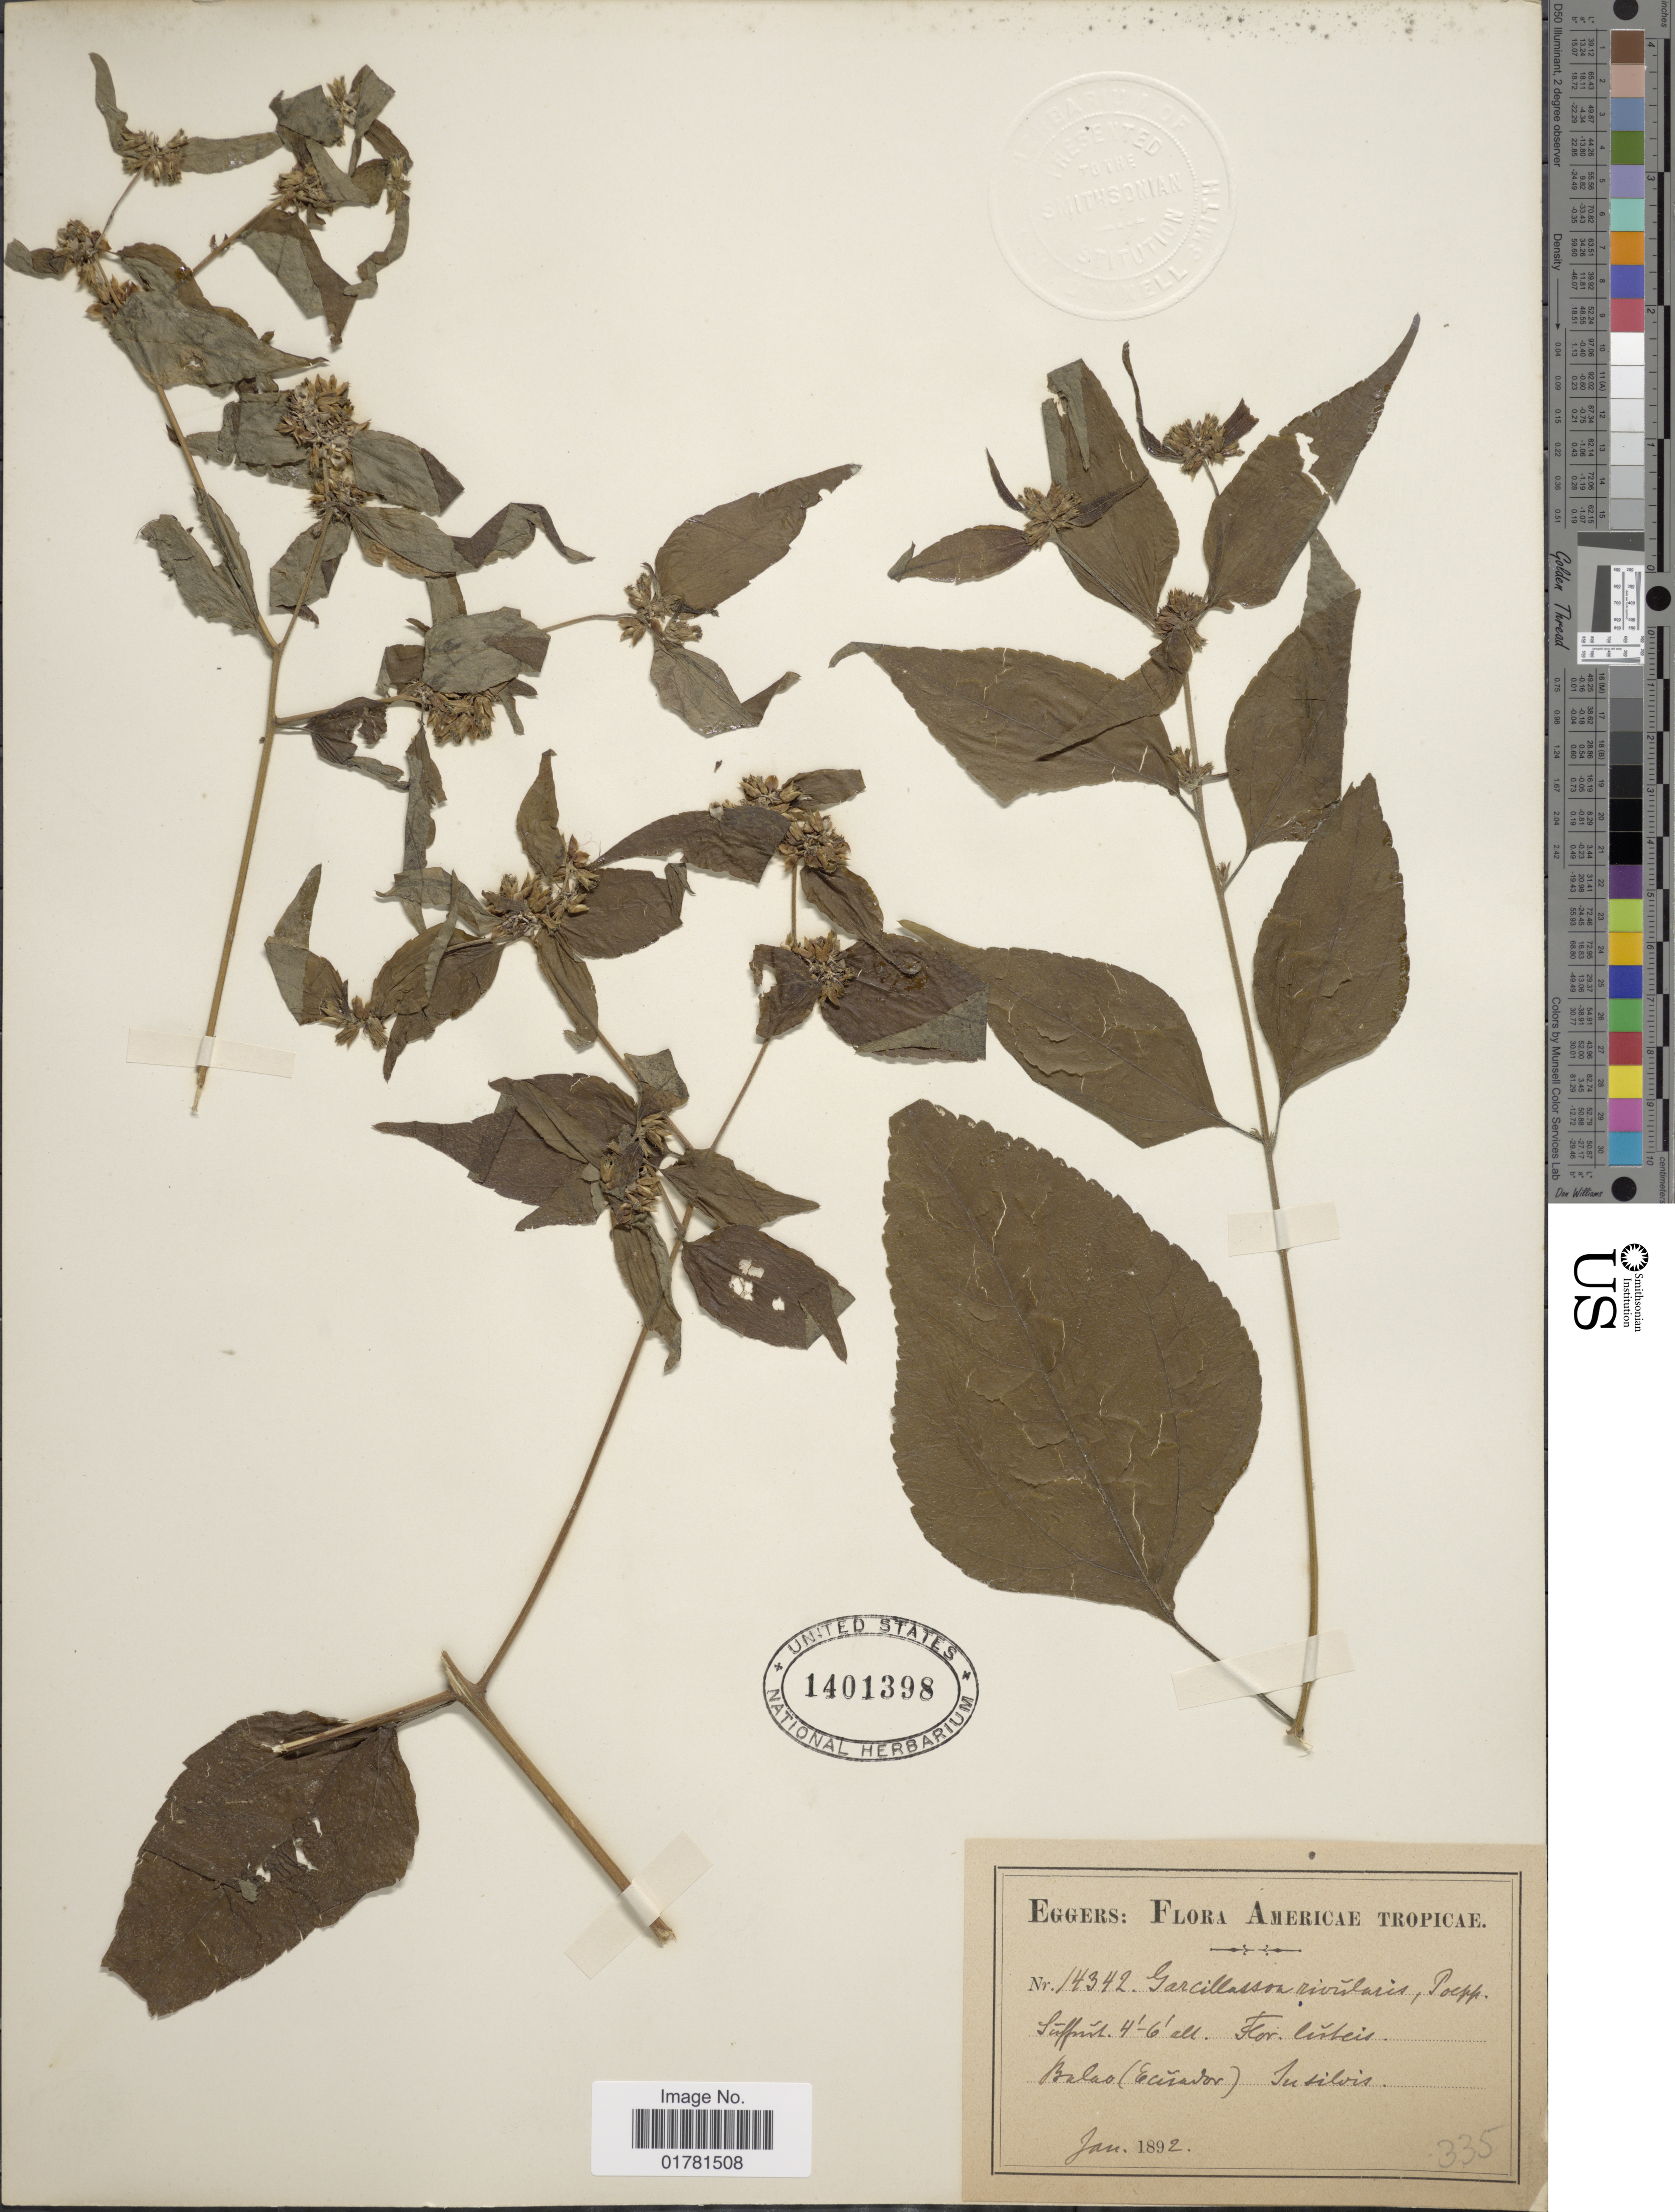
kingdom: Plantae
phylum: Tracheophyta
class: Magnoliopsida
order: Asterales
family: Asteraceae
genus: Garcilassa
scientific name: Garcilassa rivularis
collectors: -. Eggers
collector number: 14342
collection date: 1892-01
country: Ecuador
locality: Americae Tropicae, Balao, In silvis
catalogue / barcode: US 1401398